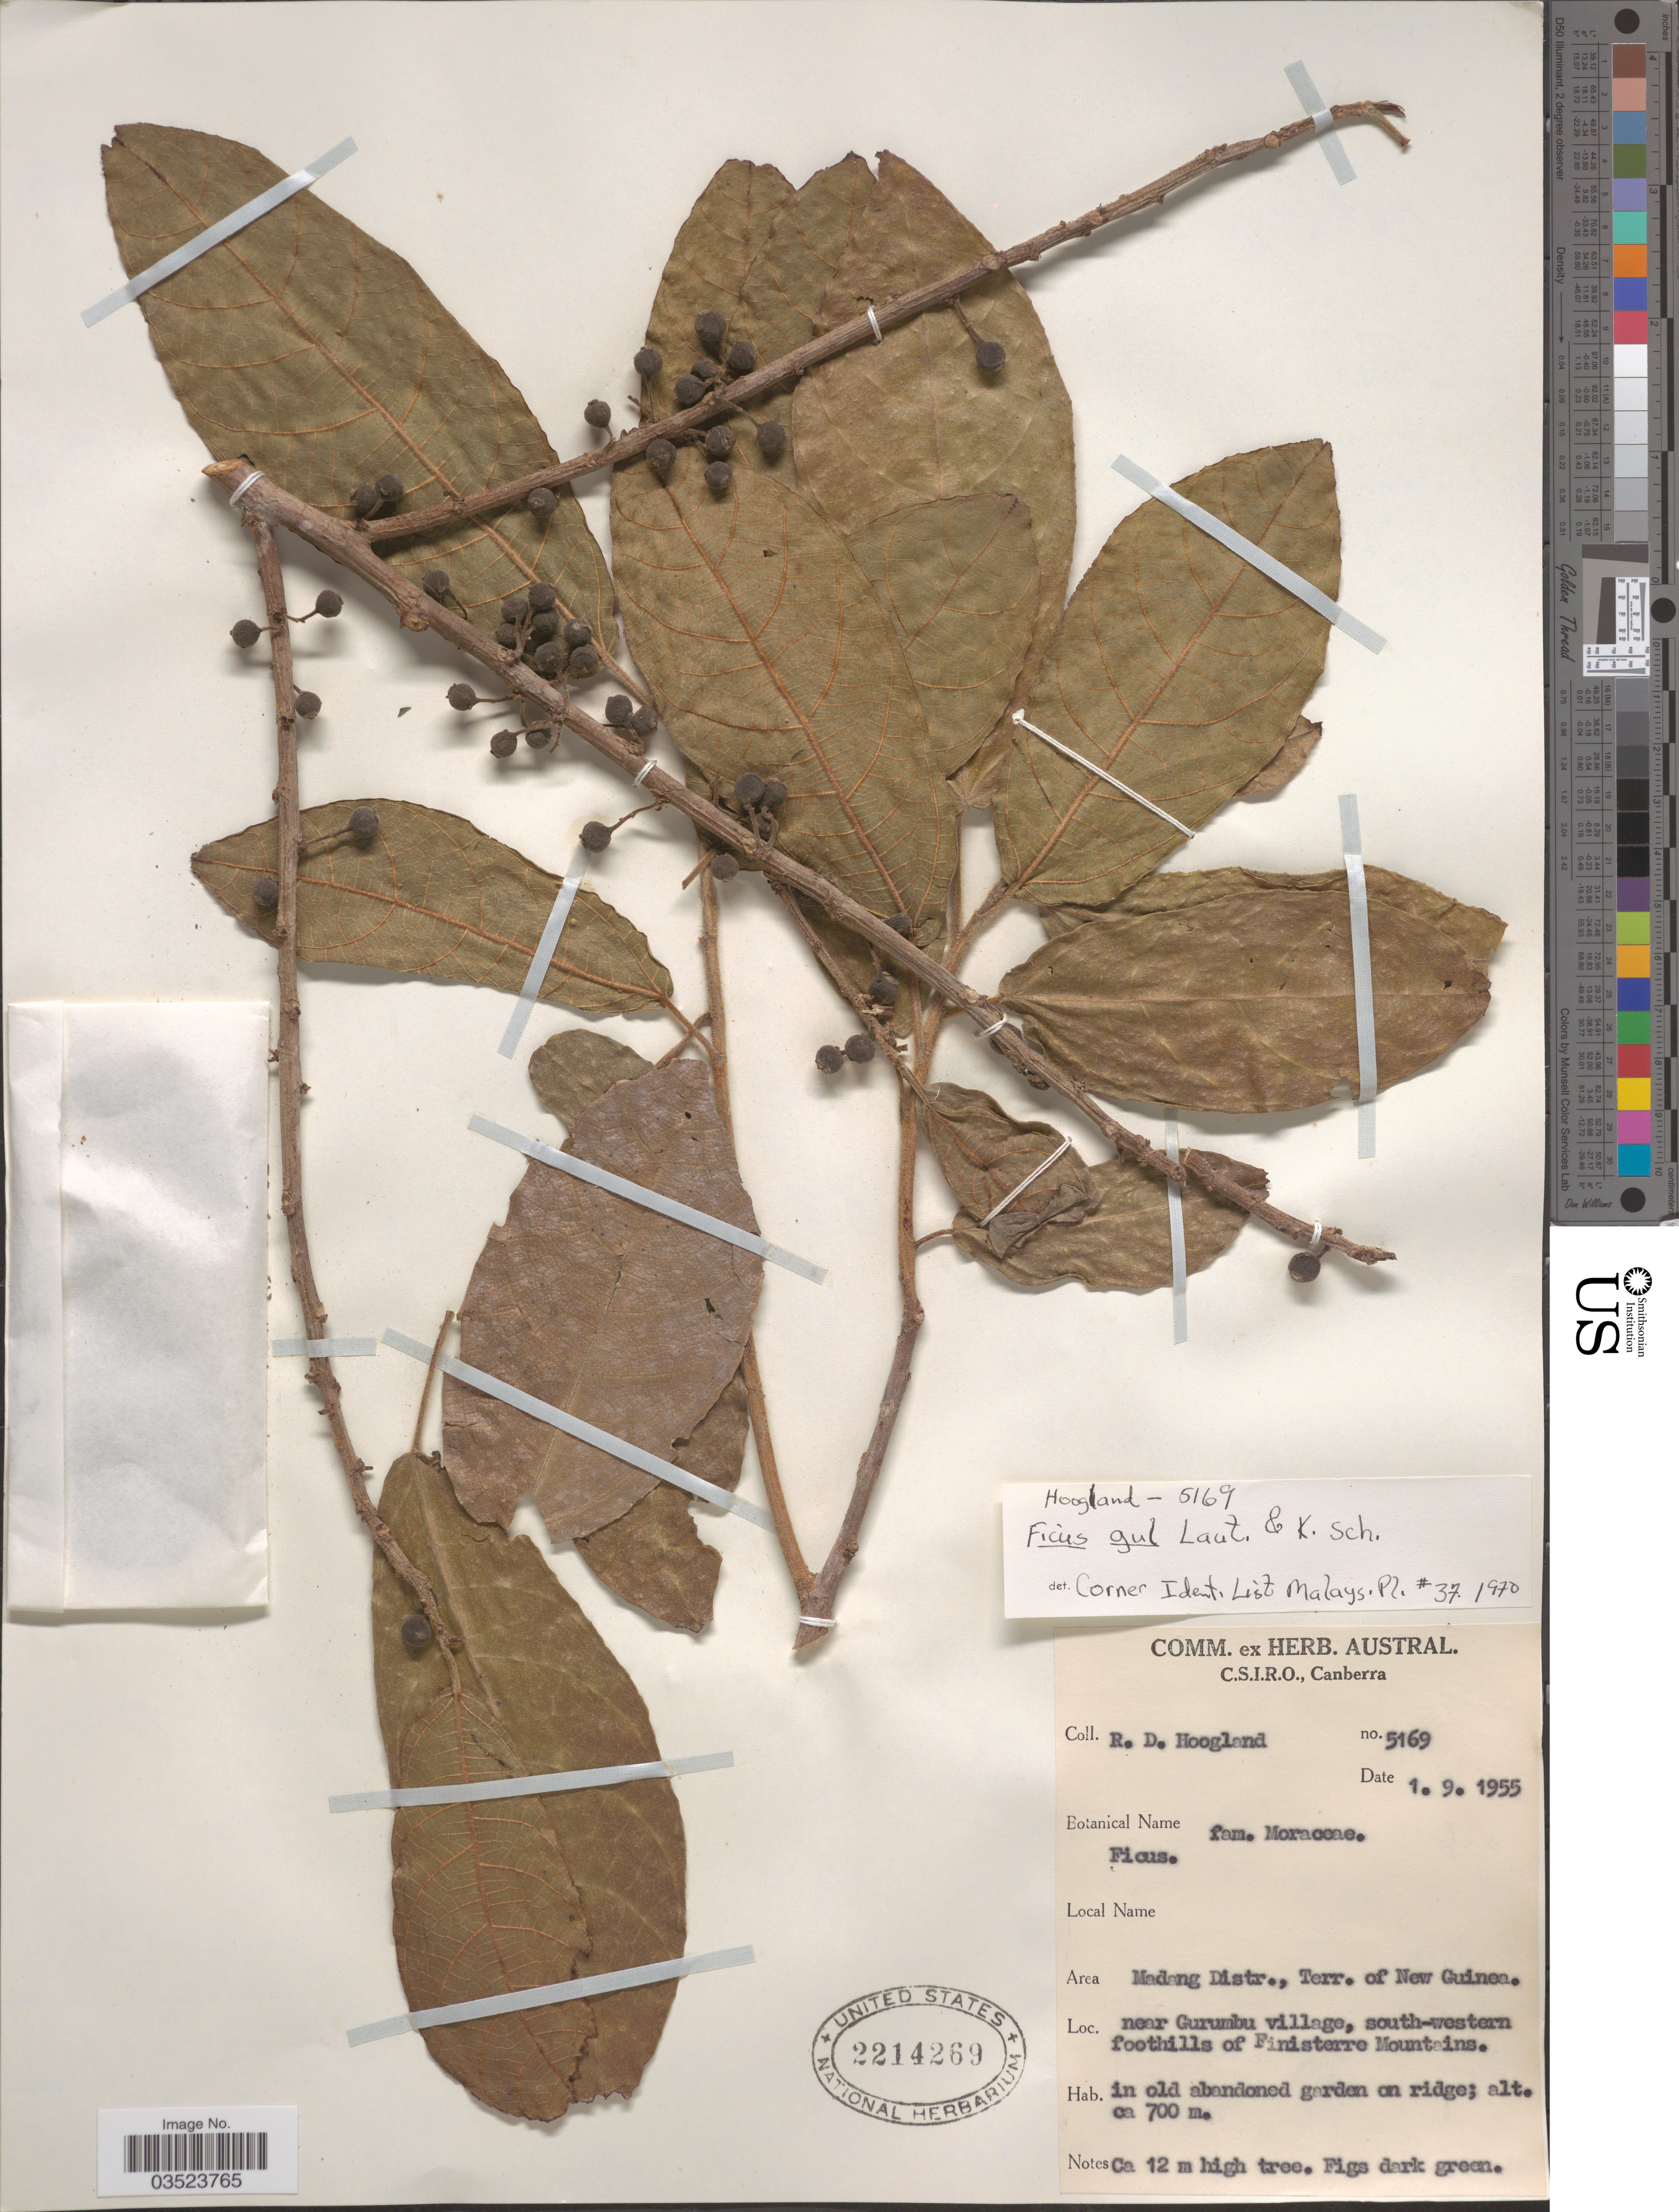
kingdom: Plantae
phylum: Tracheophyta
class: Magnoliopsida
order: Rosales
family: Moraceae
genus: Ficus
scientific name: Ficus gul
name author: Lauterb. & K. Schum.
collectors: R. D. Hoogland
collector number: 5169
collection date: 1955-09-01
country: Papua New Guinea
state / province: Madang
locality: Area Madang Distr., Terr. of New Guinea. Near Gurumbu village, south-western foothills of Findsterre Mountains.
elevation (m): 700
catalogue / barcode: US 2214269